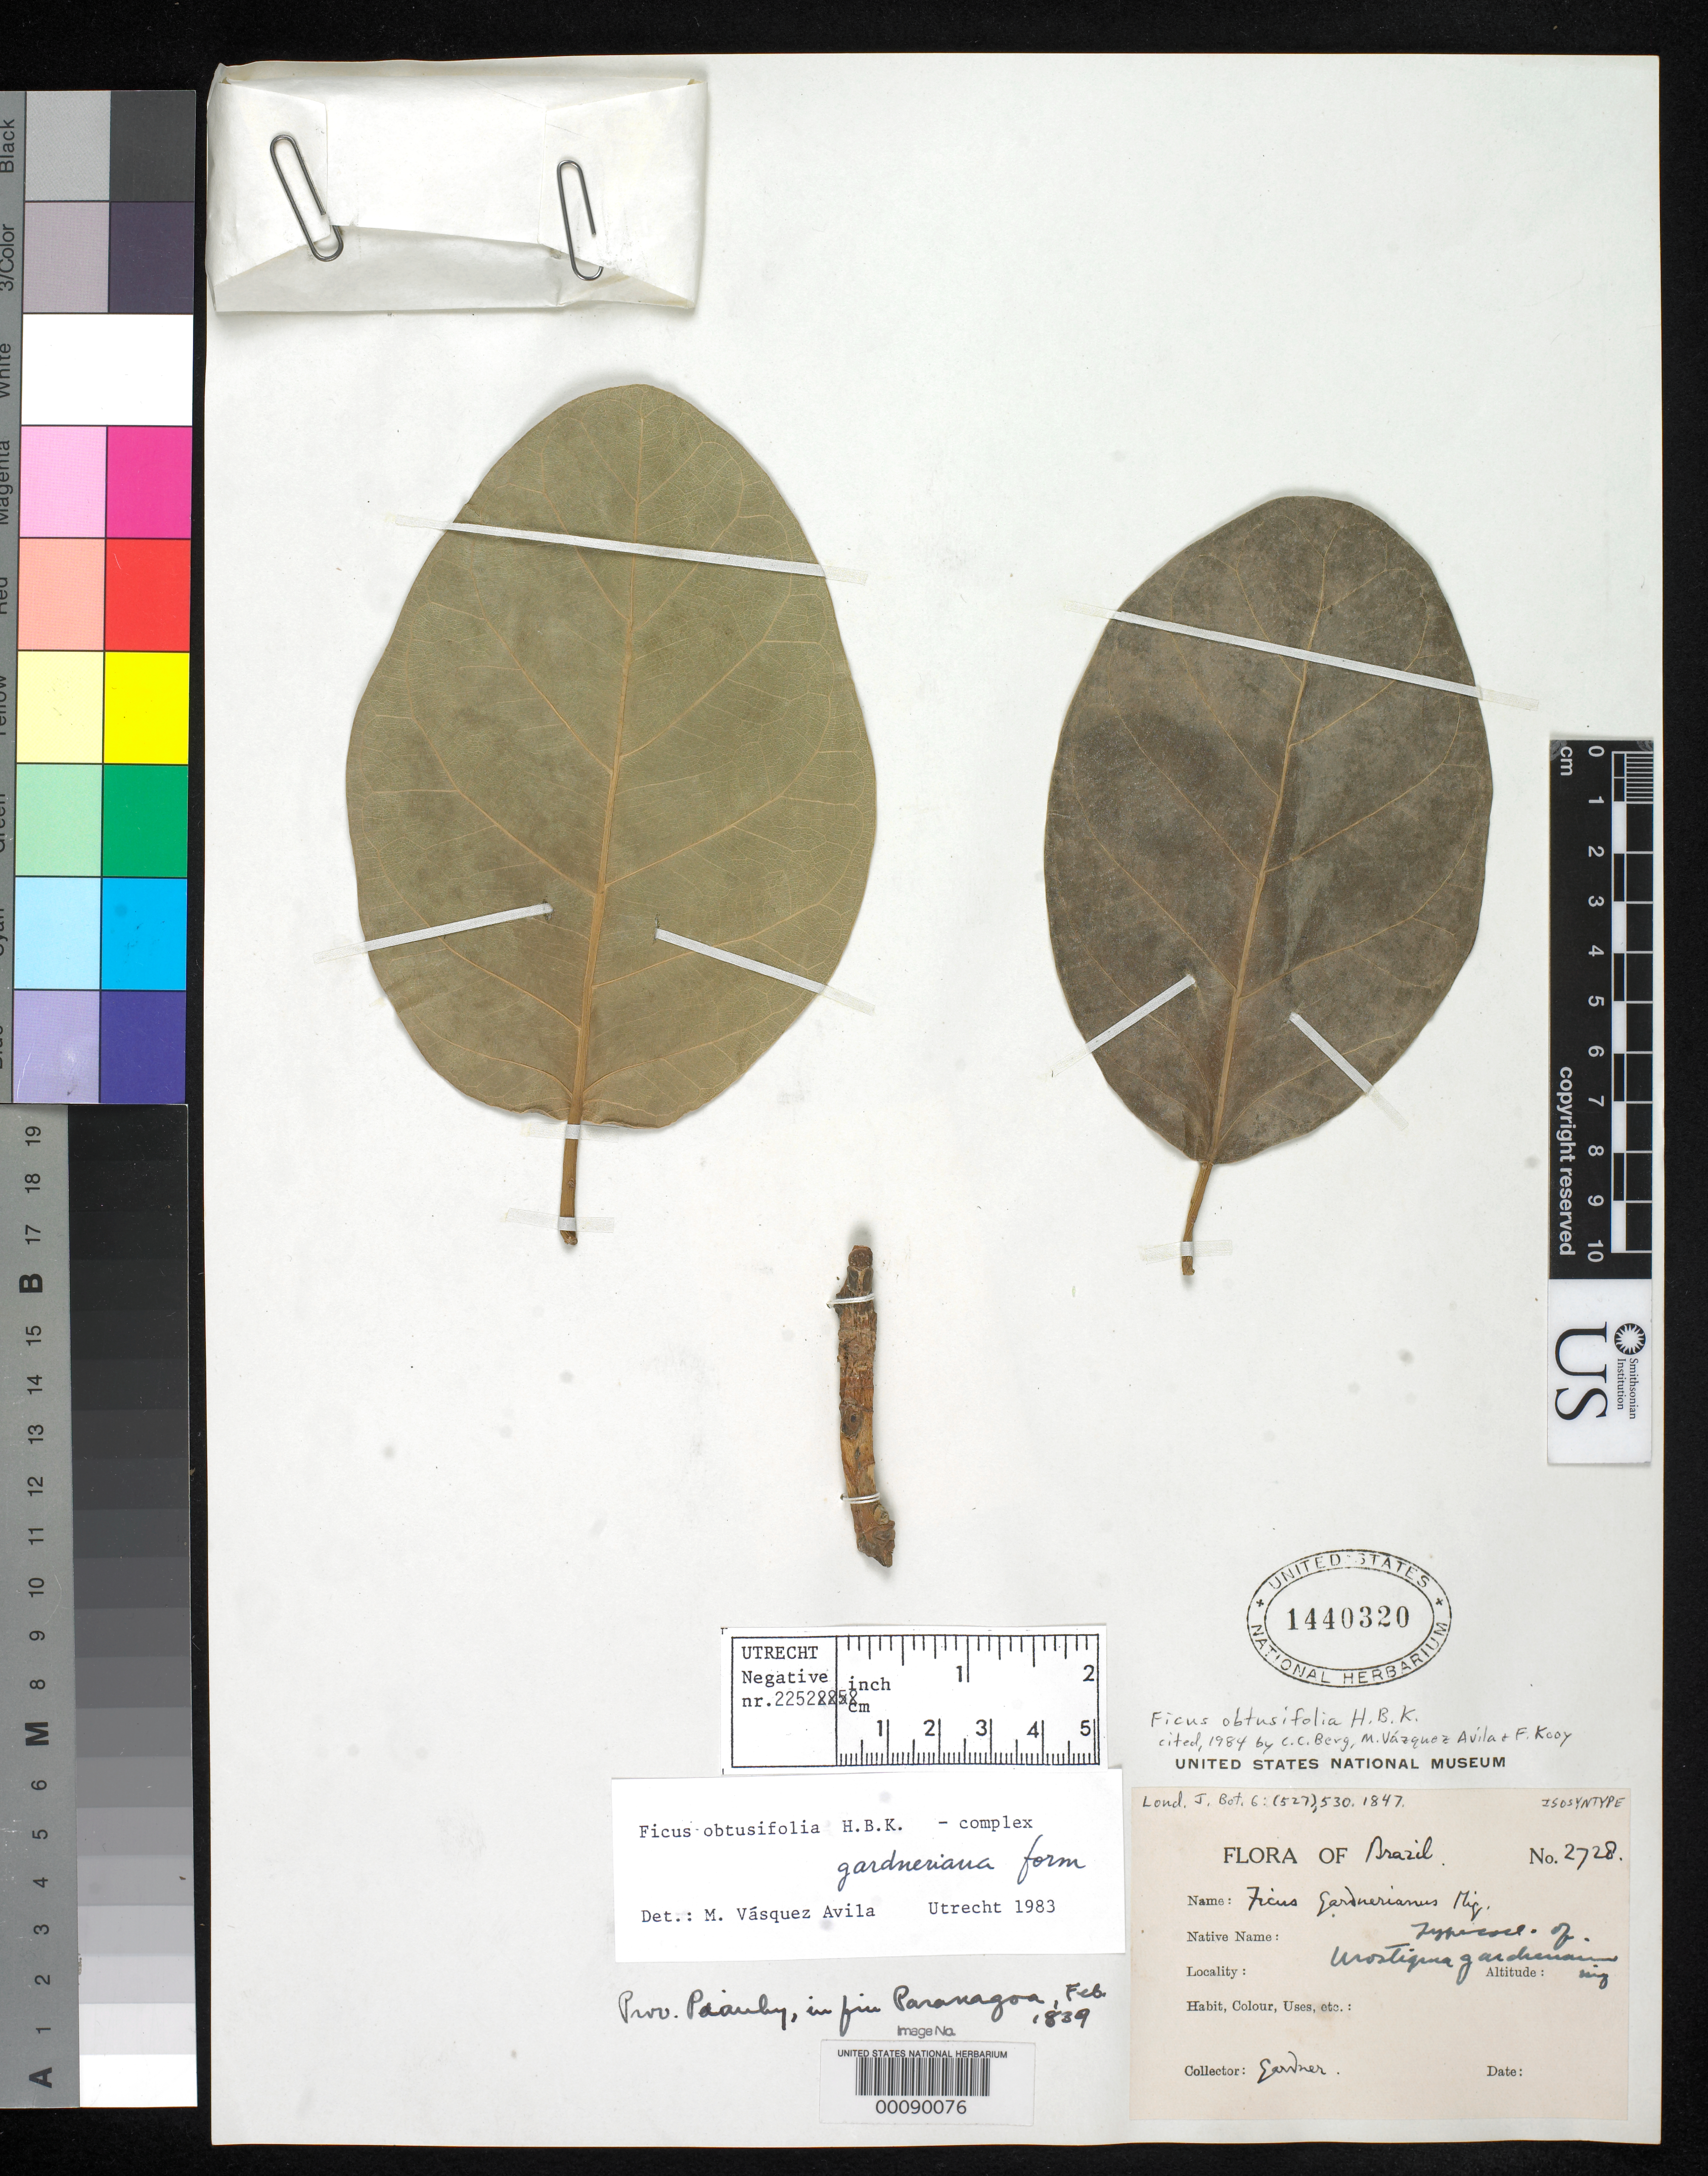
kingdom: Plantae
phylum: Tracheophyta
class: Magnoliopsida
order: Rosales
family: Moraceae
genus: Urostigma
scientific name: Urostigma gardnerianum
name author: Miq.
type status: Isosyntype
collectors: G. Gardner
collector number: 2728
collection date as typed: Feb 1839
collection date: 1839-02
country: Brazil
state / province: Piauí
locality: Paranagoa.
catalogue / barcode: US 1440320